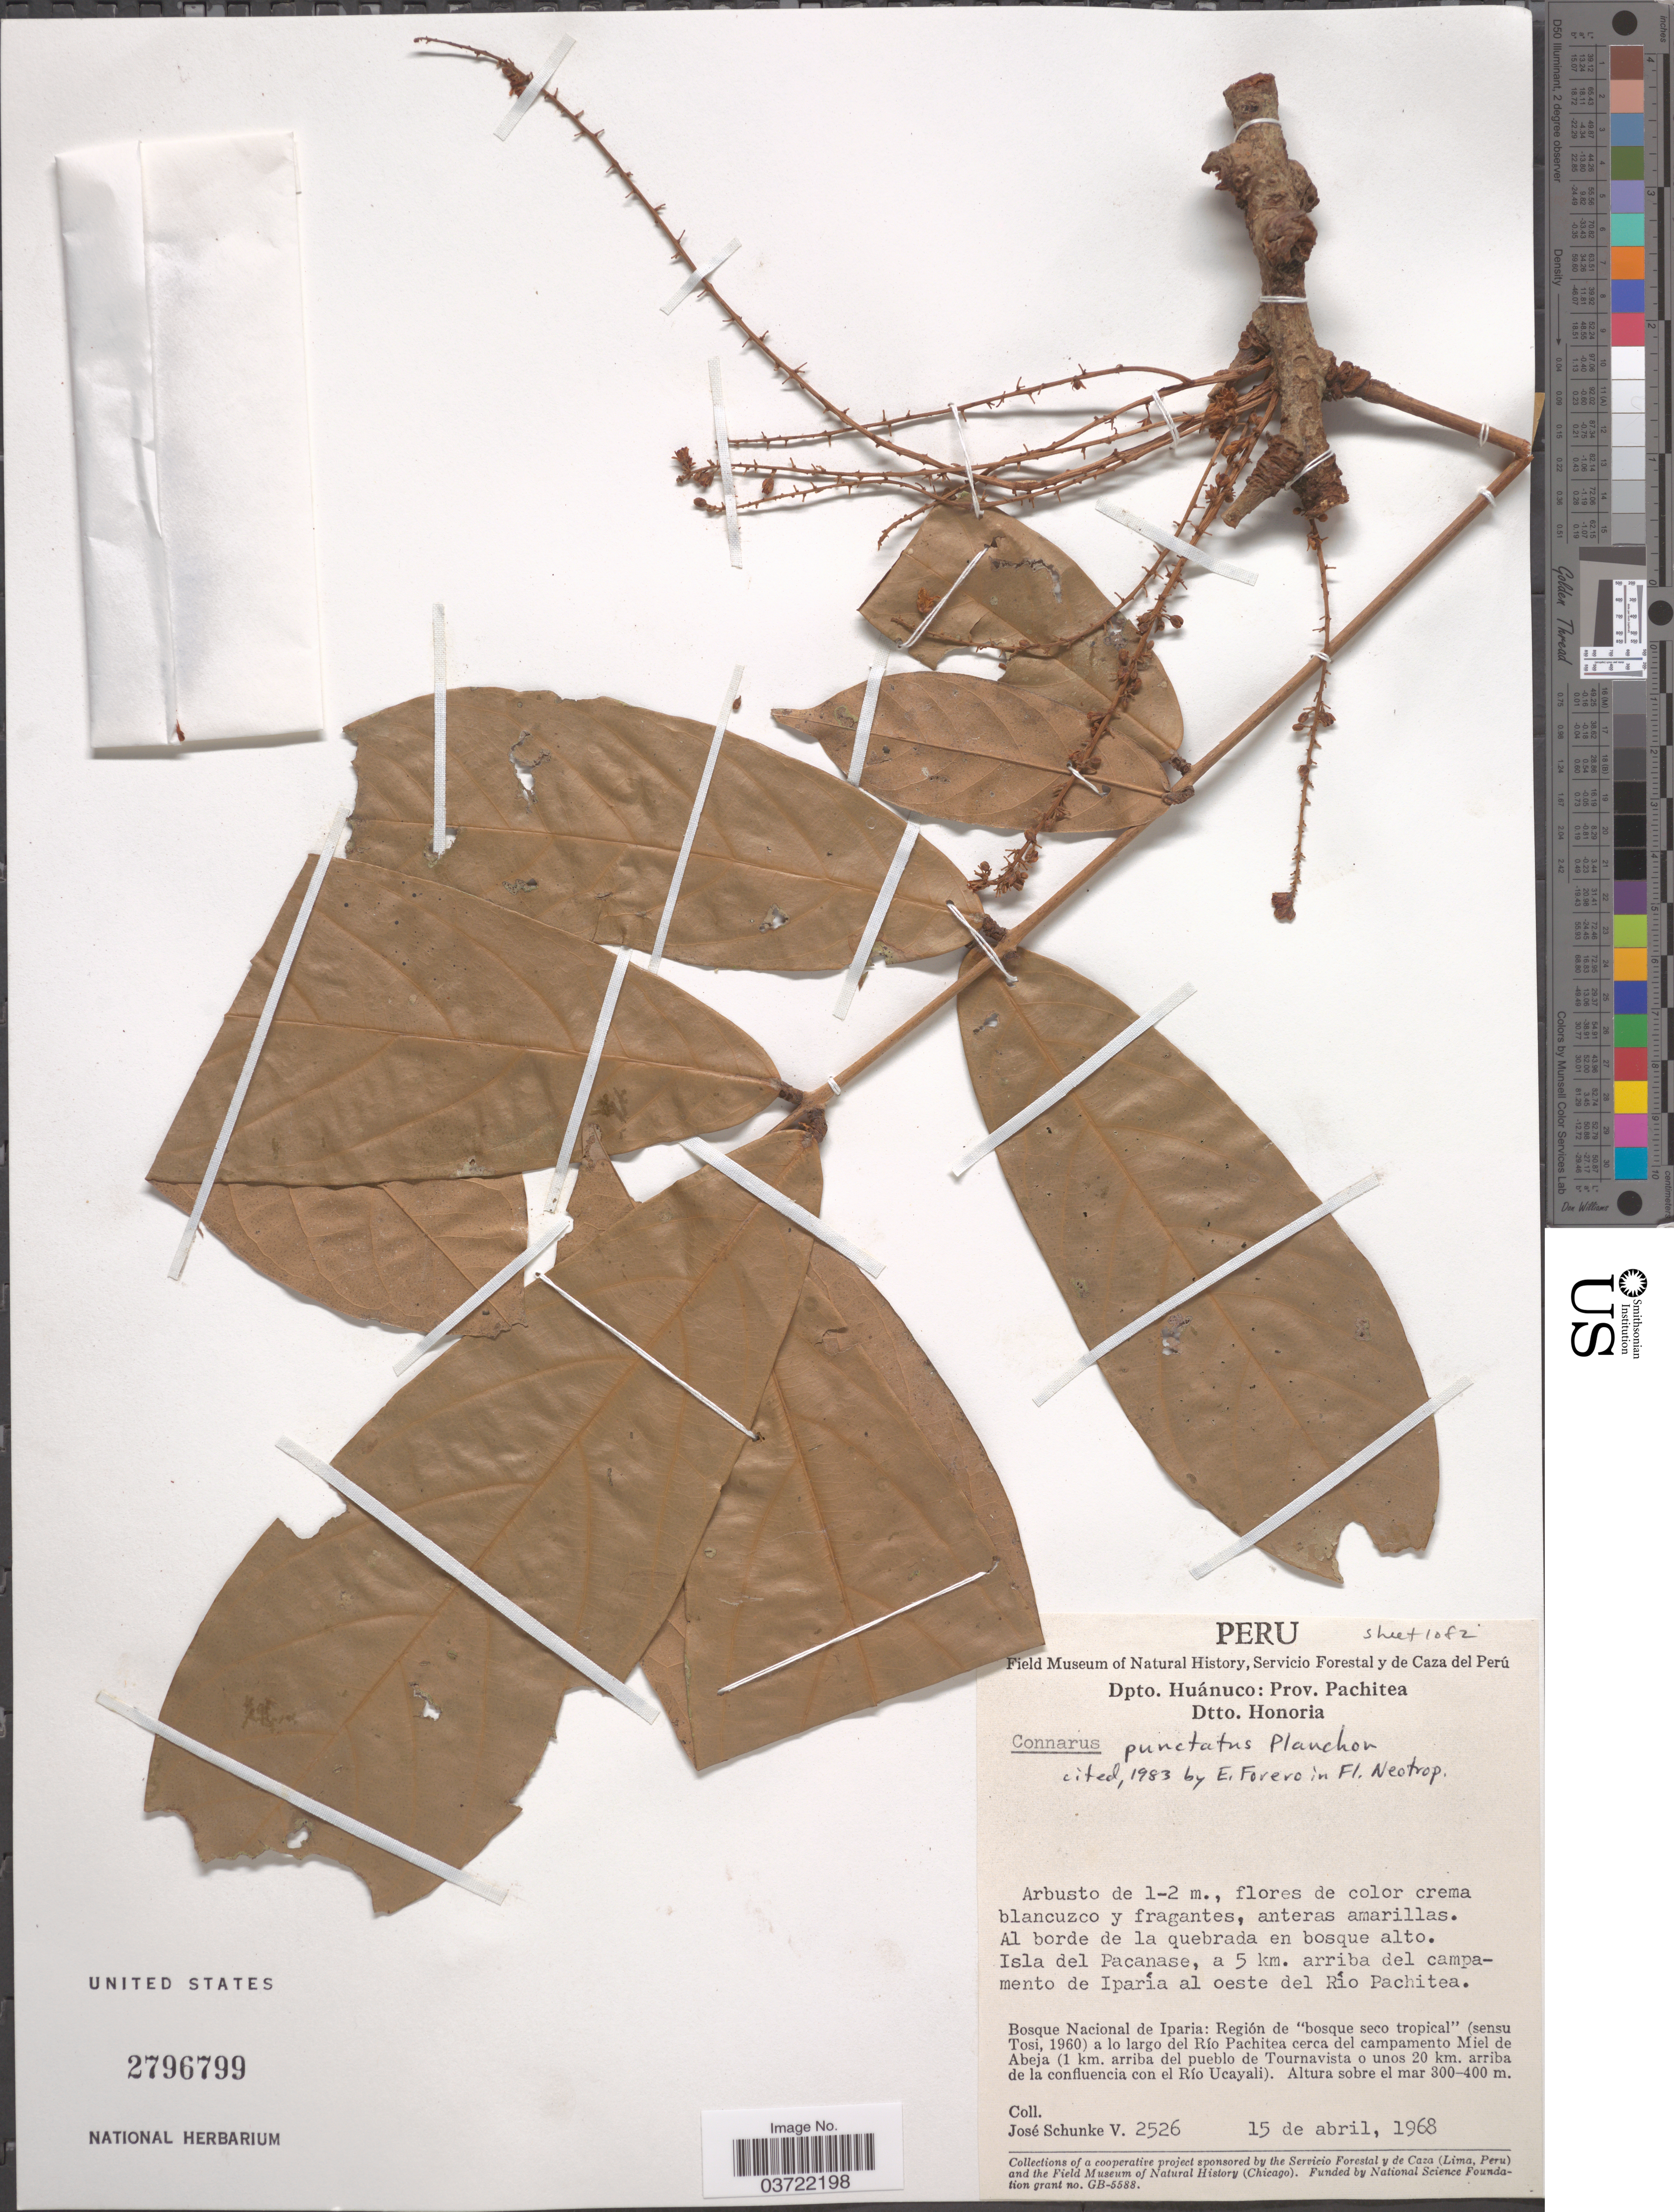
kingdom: Plantae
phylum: Tracheophyta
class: Magnoliopsida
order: Oxalidales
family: Connaraceae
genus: Connarus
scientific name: Connarus punctatus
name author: Planch.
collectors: J. Schunke Vigo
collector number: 2526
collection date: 1968-04-15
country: Peru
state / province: Huánuco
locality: Dpto. Huánuco: Prov. Pachitea. Dtto. Honoria. Isla del Pacanase, a 5 km. arriba del campamento de Iparía al oeste del Río Pachitea. Bosque Nacional de Iparia: Región de 'bosques seco tropical' (sensu Tosi, 1960) a lo largo del Río Pachitea cerca del campamento Miel de Abeja (1 km. arriba del pueblo de Tournavista o unos 20 km. arriba de la confluencia con el Río Ucayali).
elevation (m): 300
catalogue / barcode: US 2796799